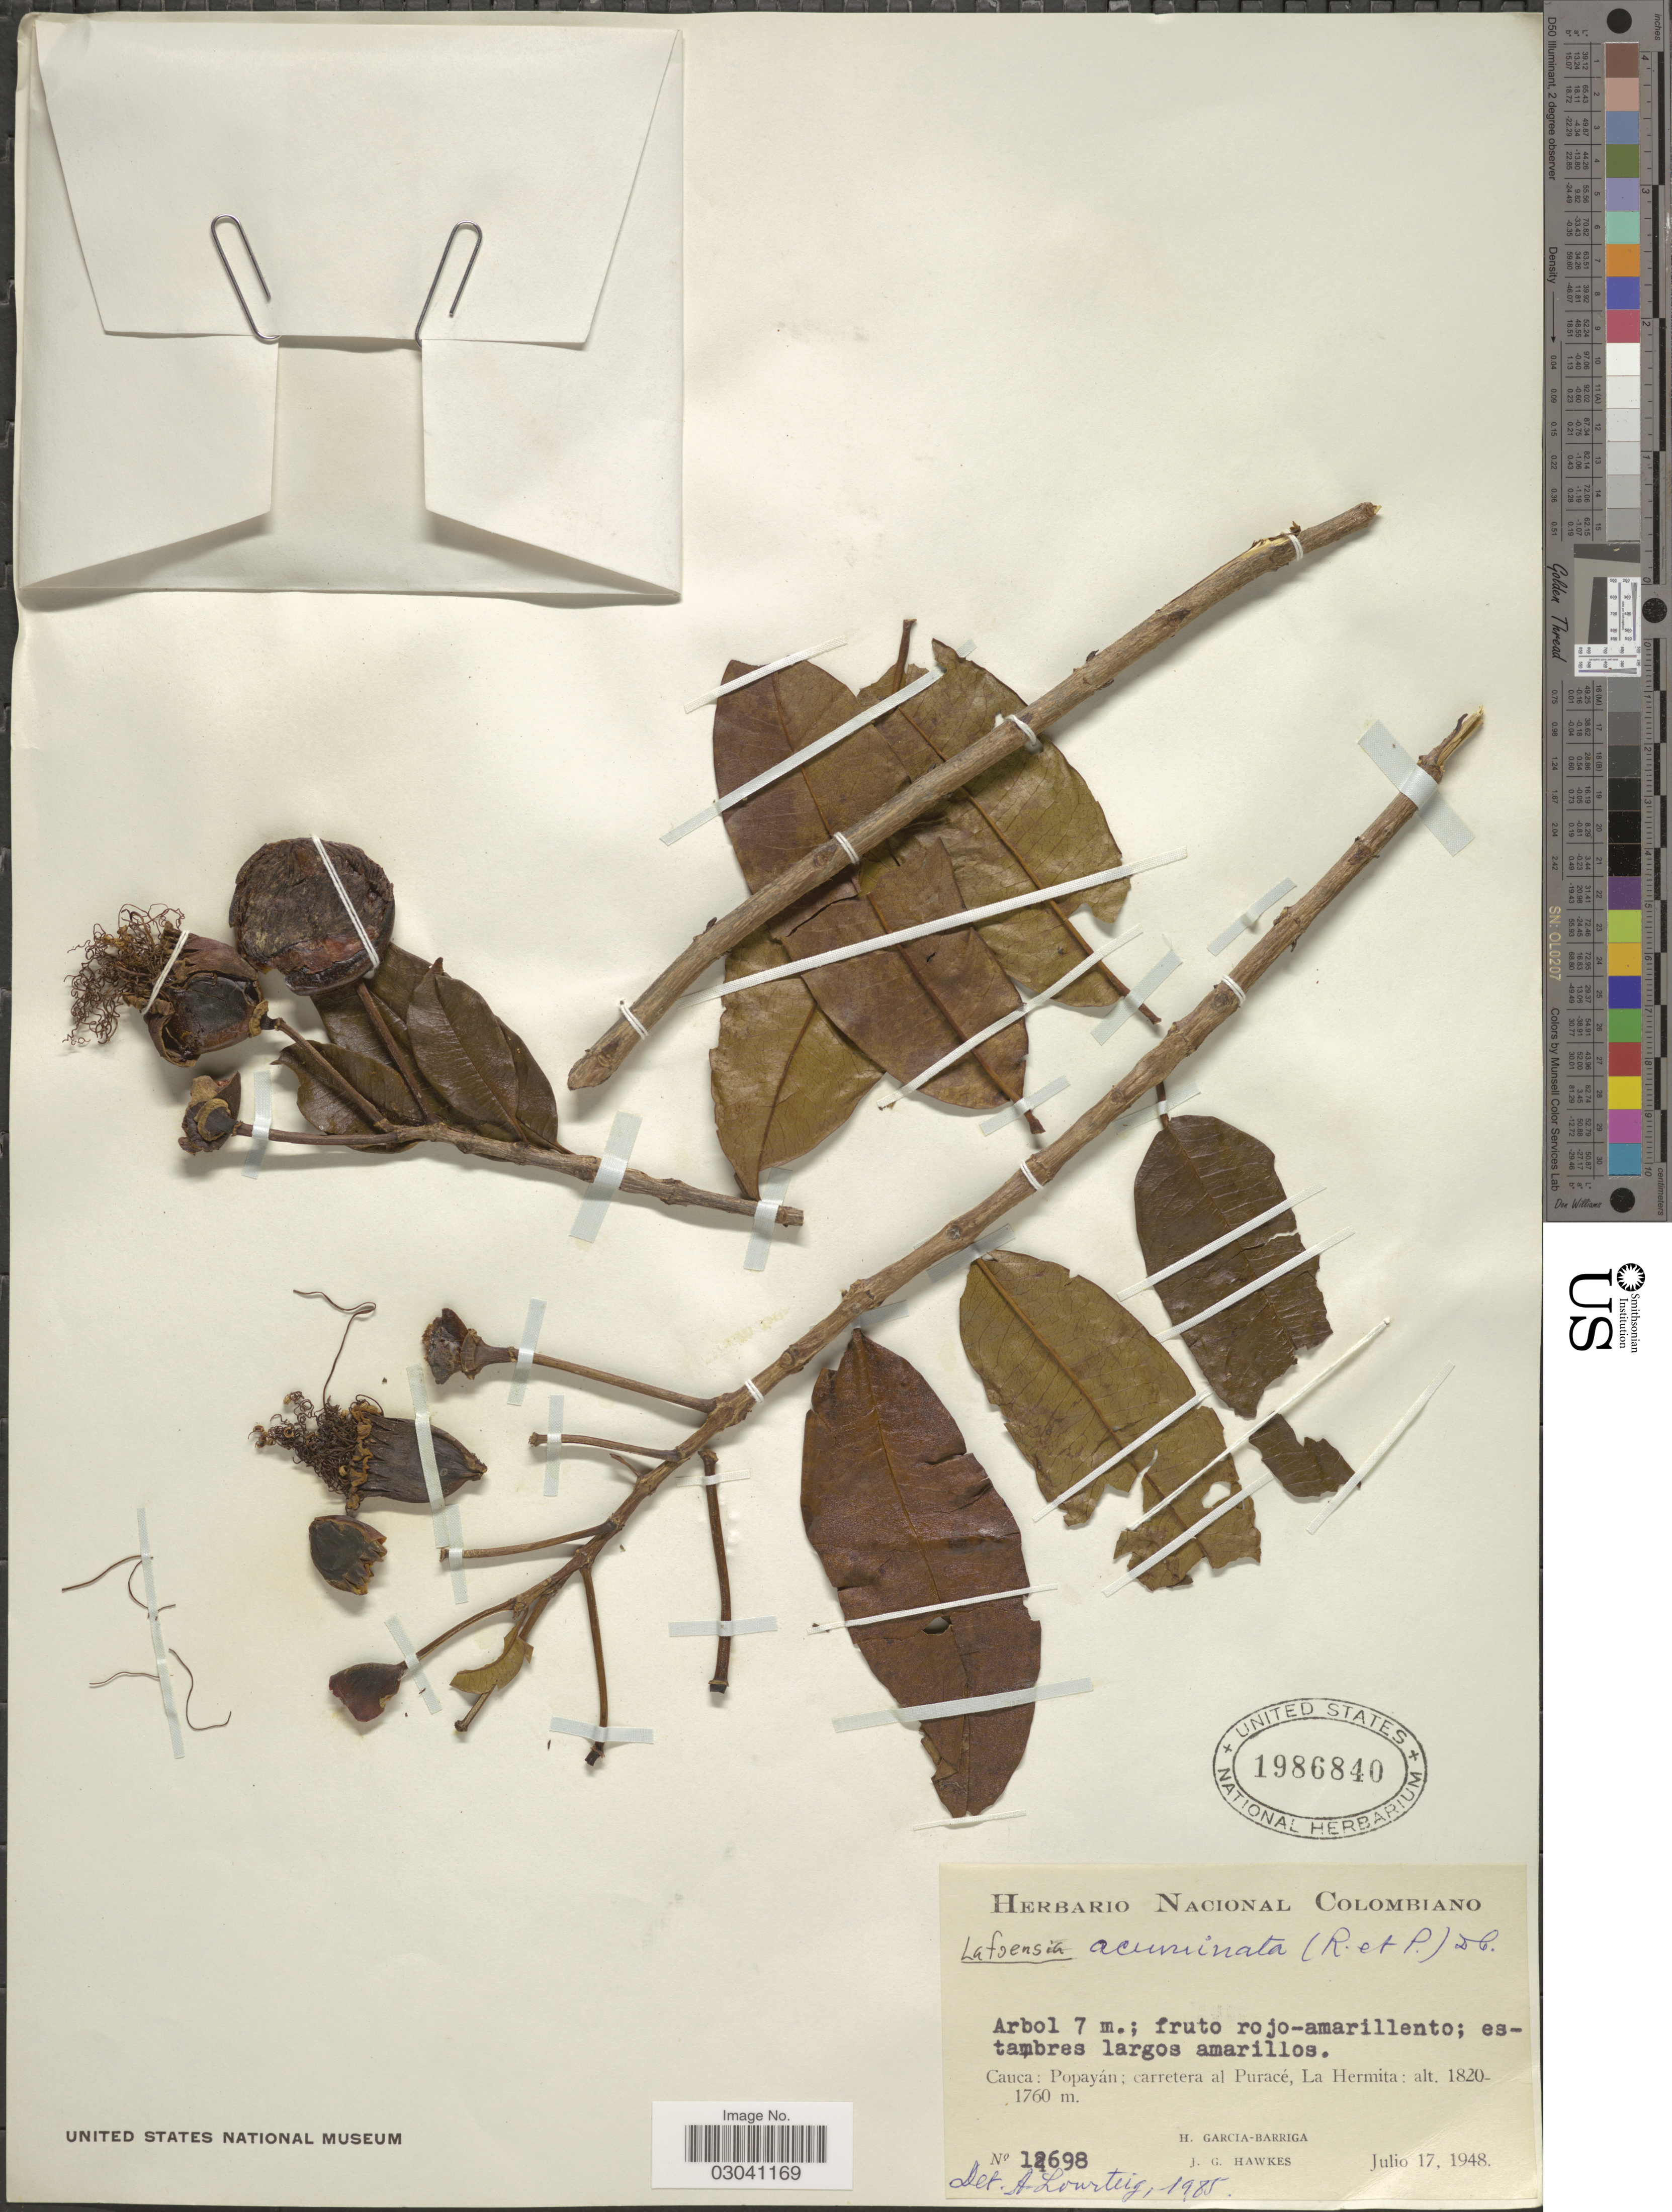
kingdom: Plantae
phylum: Tracheophyta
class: Magnoliopsida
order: Myrtales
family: Lythraceae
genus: Lafoensia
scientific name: Lafoensia acuminata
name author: (Ruiz & Pav.) DC.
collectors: H. García Barriga & J. Hawkes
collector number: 12698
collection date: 1948-07-17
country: Colombia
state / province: Cauca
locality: Popayàn; carretera al Puracé, La Hermita.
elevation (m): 1760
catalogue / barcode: US 1986840